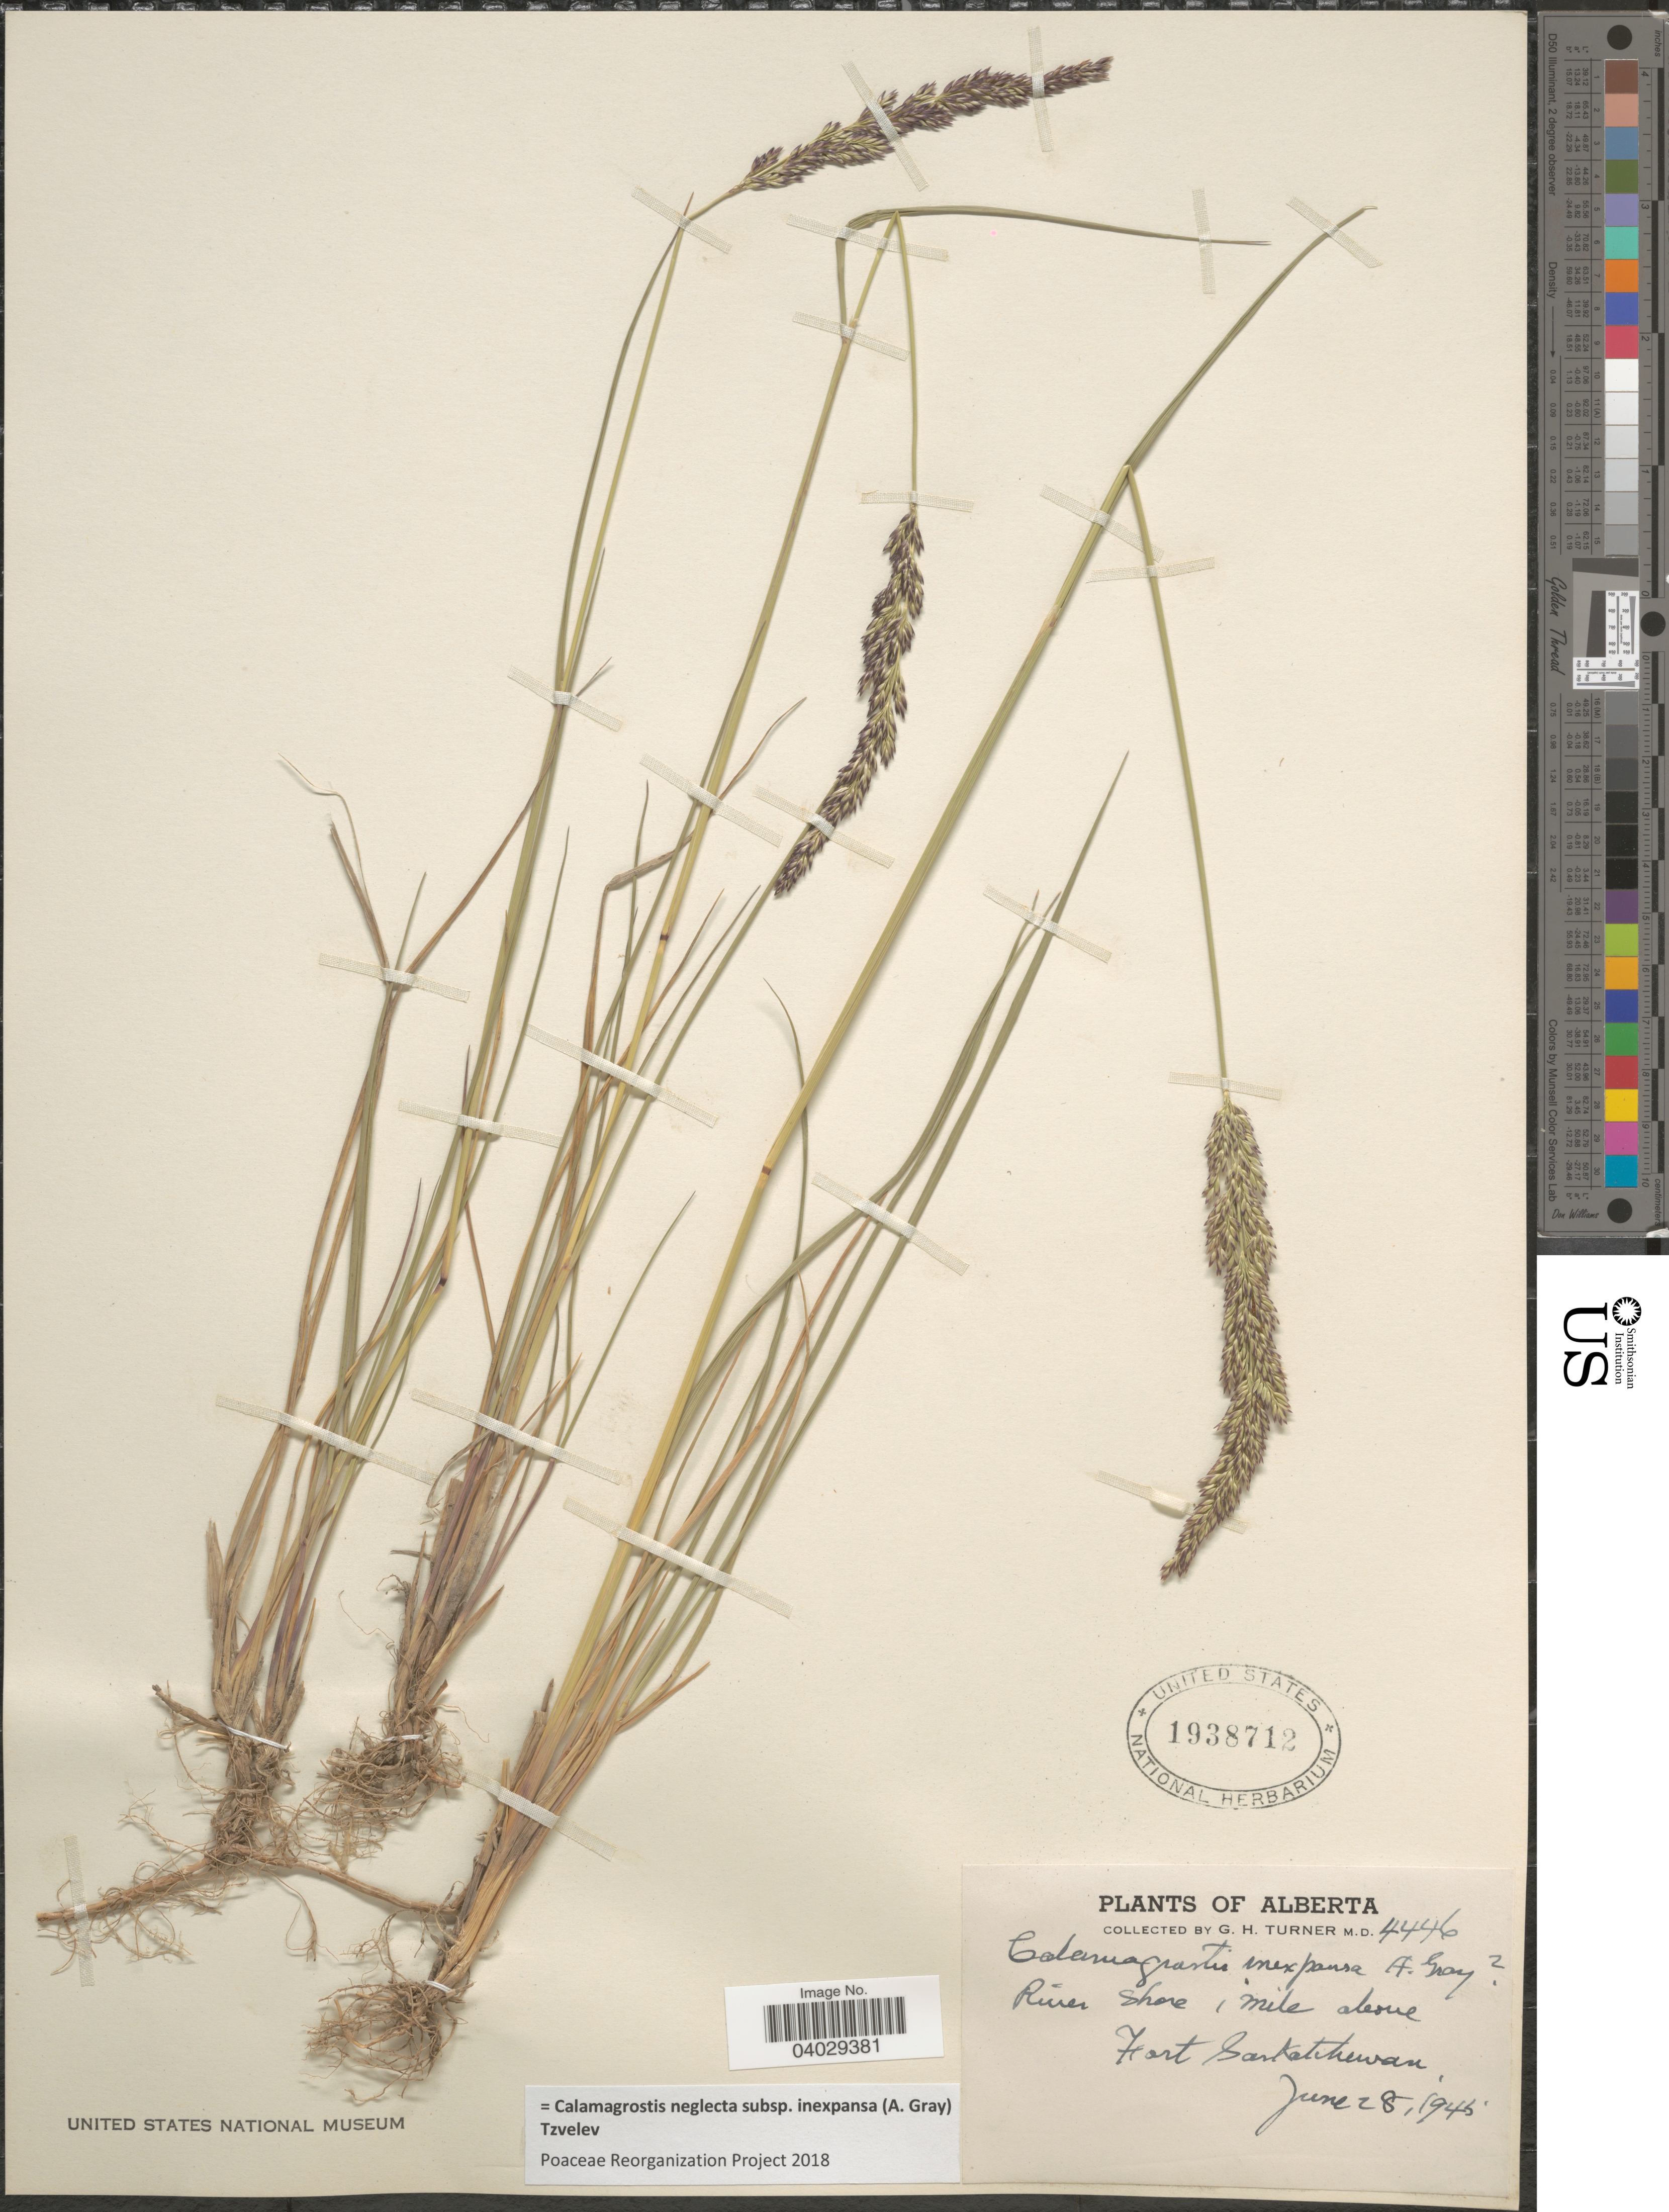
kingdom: Plantae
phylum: Tracheophyta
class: Liliopsida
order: Poales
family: Poaceae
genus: Calamagrostis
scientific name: Calamagrostis neglecta subsp. inexpansa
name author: (A. Gray) Tzvelev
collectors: G. H. Turner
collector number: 4446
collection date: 1945-06-28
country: Canada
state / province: Alberta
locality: River shore 1 mile above Fort Saskatchewan.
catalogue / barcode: US 1938712